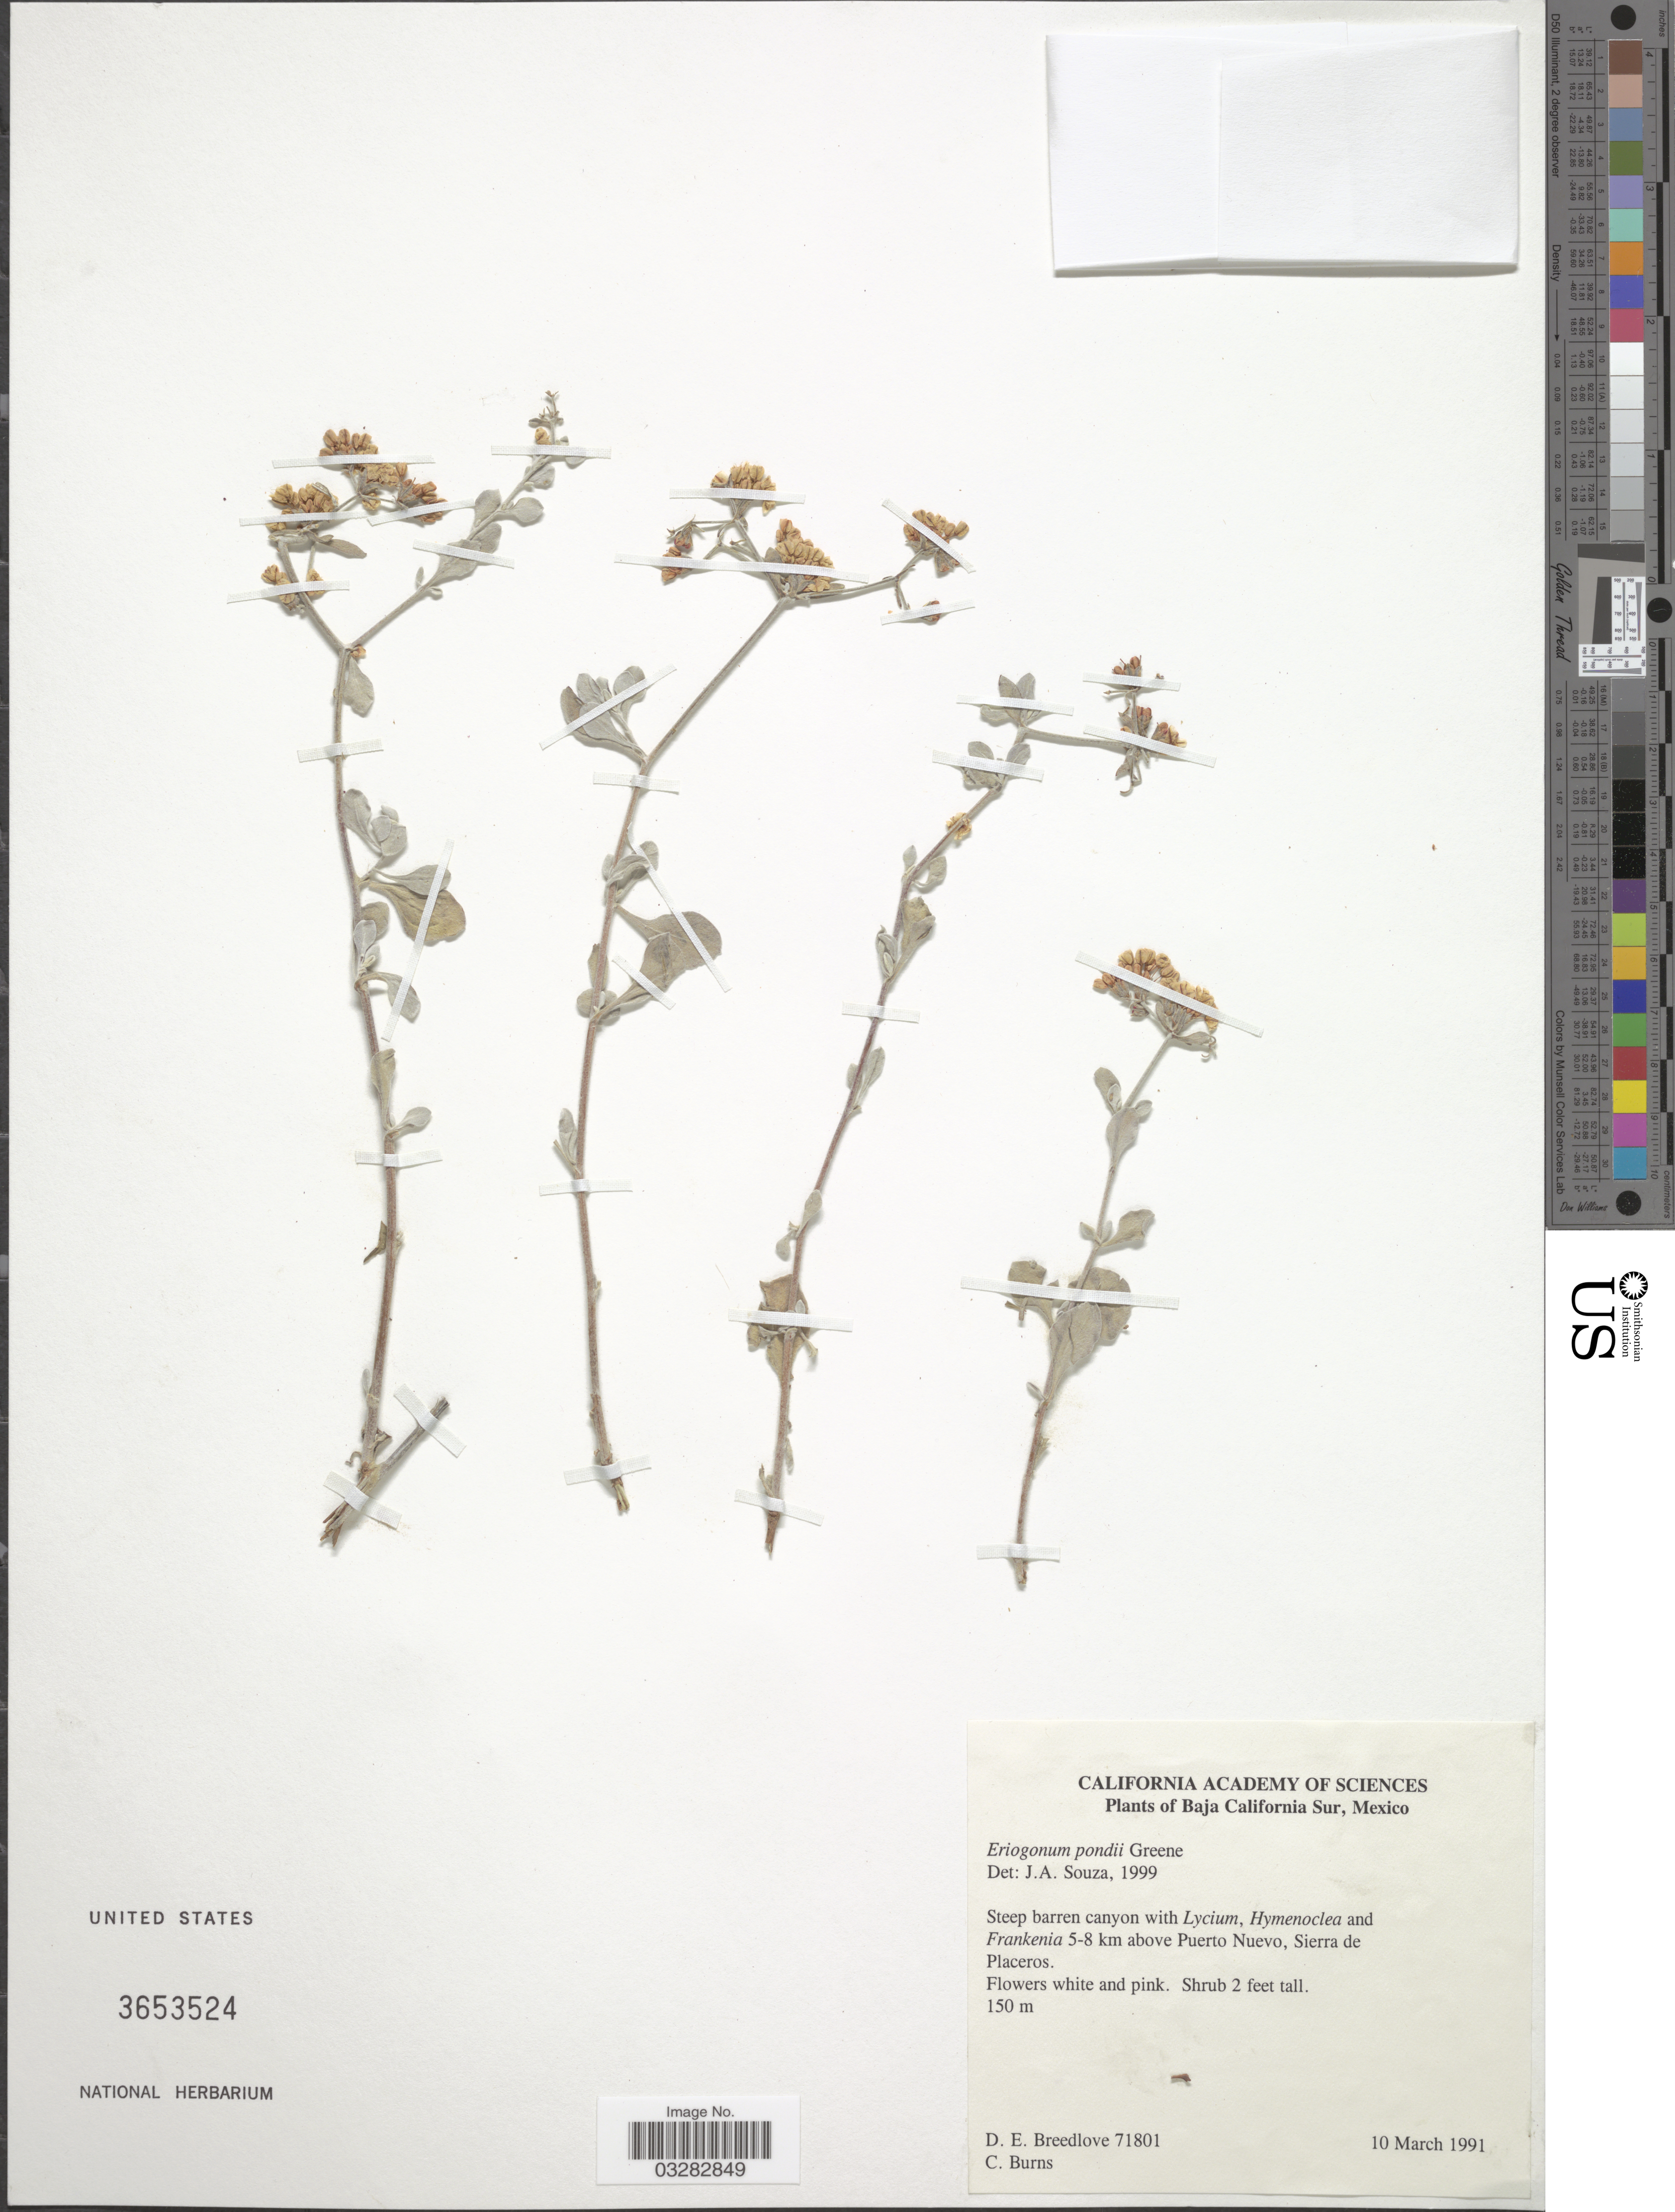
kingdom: Plantae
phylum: Tracheophyta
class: Magnoliopsida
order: Caryophyllales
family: Polygonaceae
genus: Eriogonum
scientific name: Eriogonum pondii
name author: Greene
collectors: D. E. Breedlove & C. Burns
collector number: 71801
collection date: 1991-03-10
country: Mexico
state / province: Baja California Sur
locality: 5-8 km above Puerto Nuevo, Sierra de Placeros.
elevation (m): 150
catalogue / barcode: US 3653524